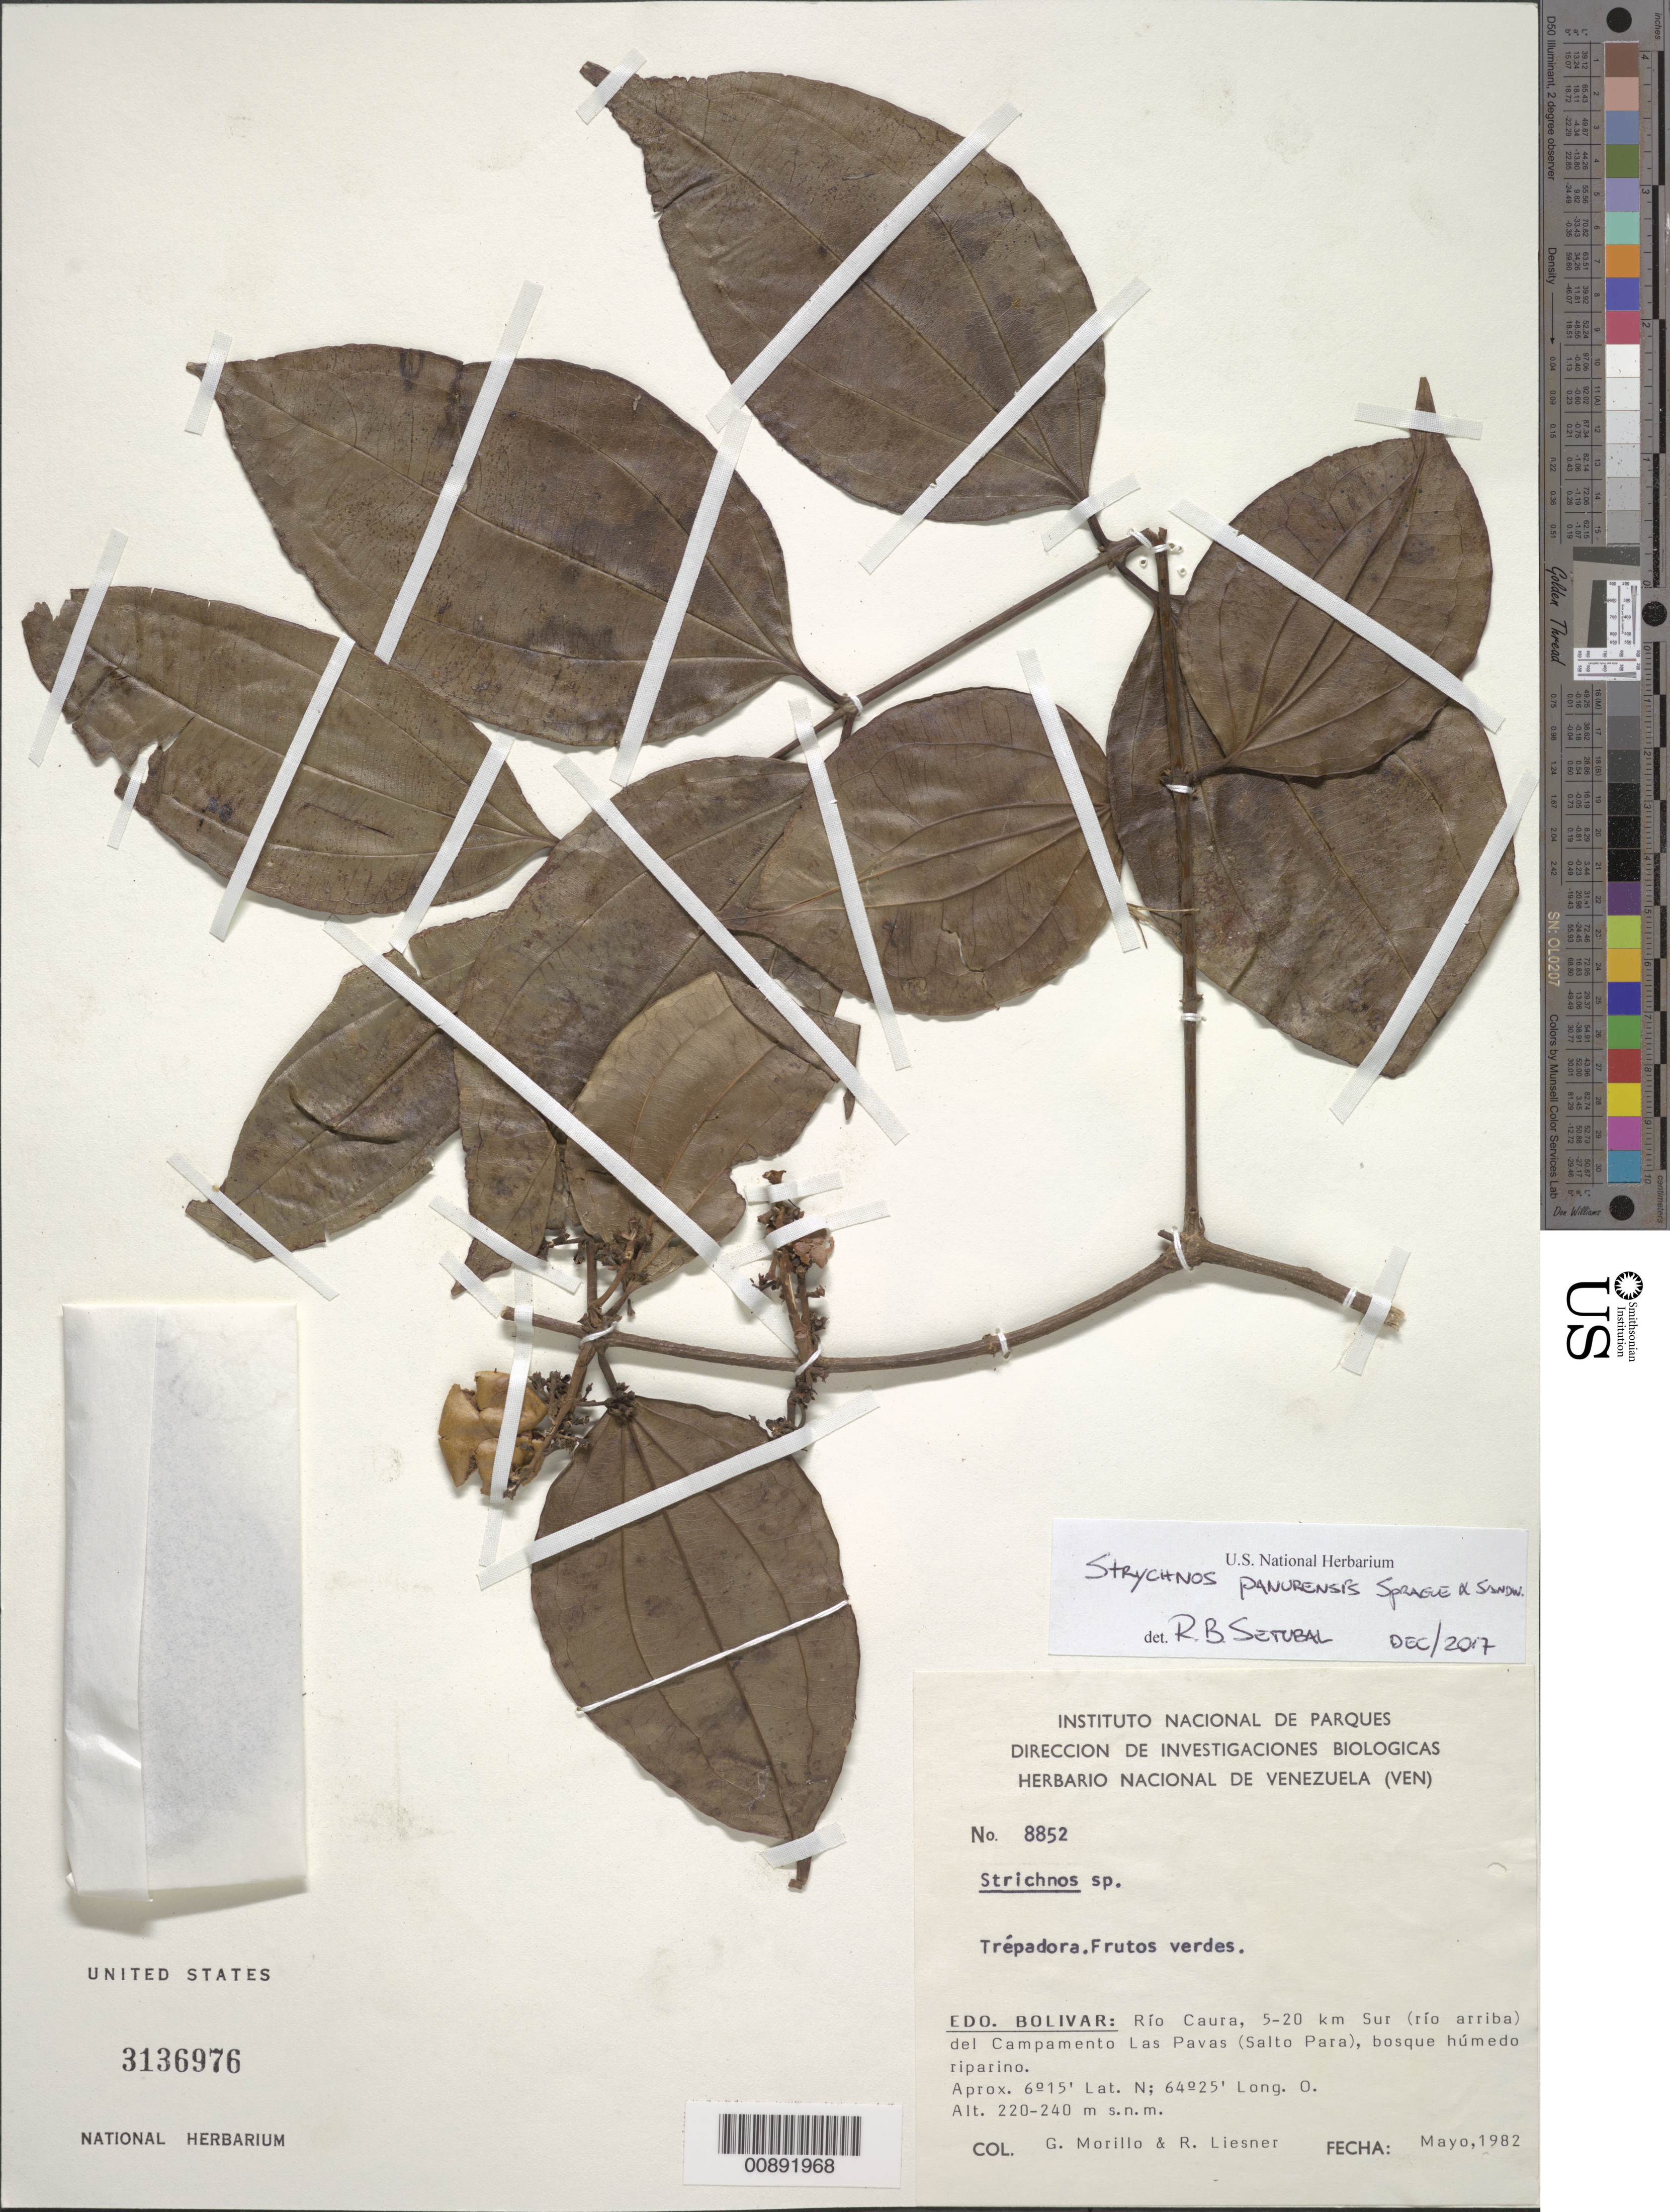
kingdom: Plantae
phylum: Tracheophyta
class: Magnoliopsida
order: Gentianales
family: Loganiaceae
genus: Strychnos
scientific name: Strychnos panurensis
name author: Sprague & Sandwith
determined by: Setubal, R. B.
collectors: G. Morillo & R. L. Liesner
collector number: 8852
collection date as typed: May-82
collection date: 1982-05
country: Venezuela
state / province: Bolívar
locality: Río Caura, 5-20 km Sur (río arriba) del Campamento Las Pavas (Salto Para)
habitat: Bosque humedo riparino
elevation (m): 220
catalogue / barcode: US 3136976